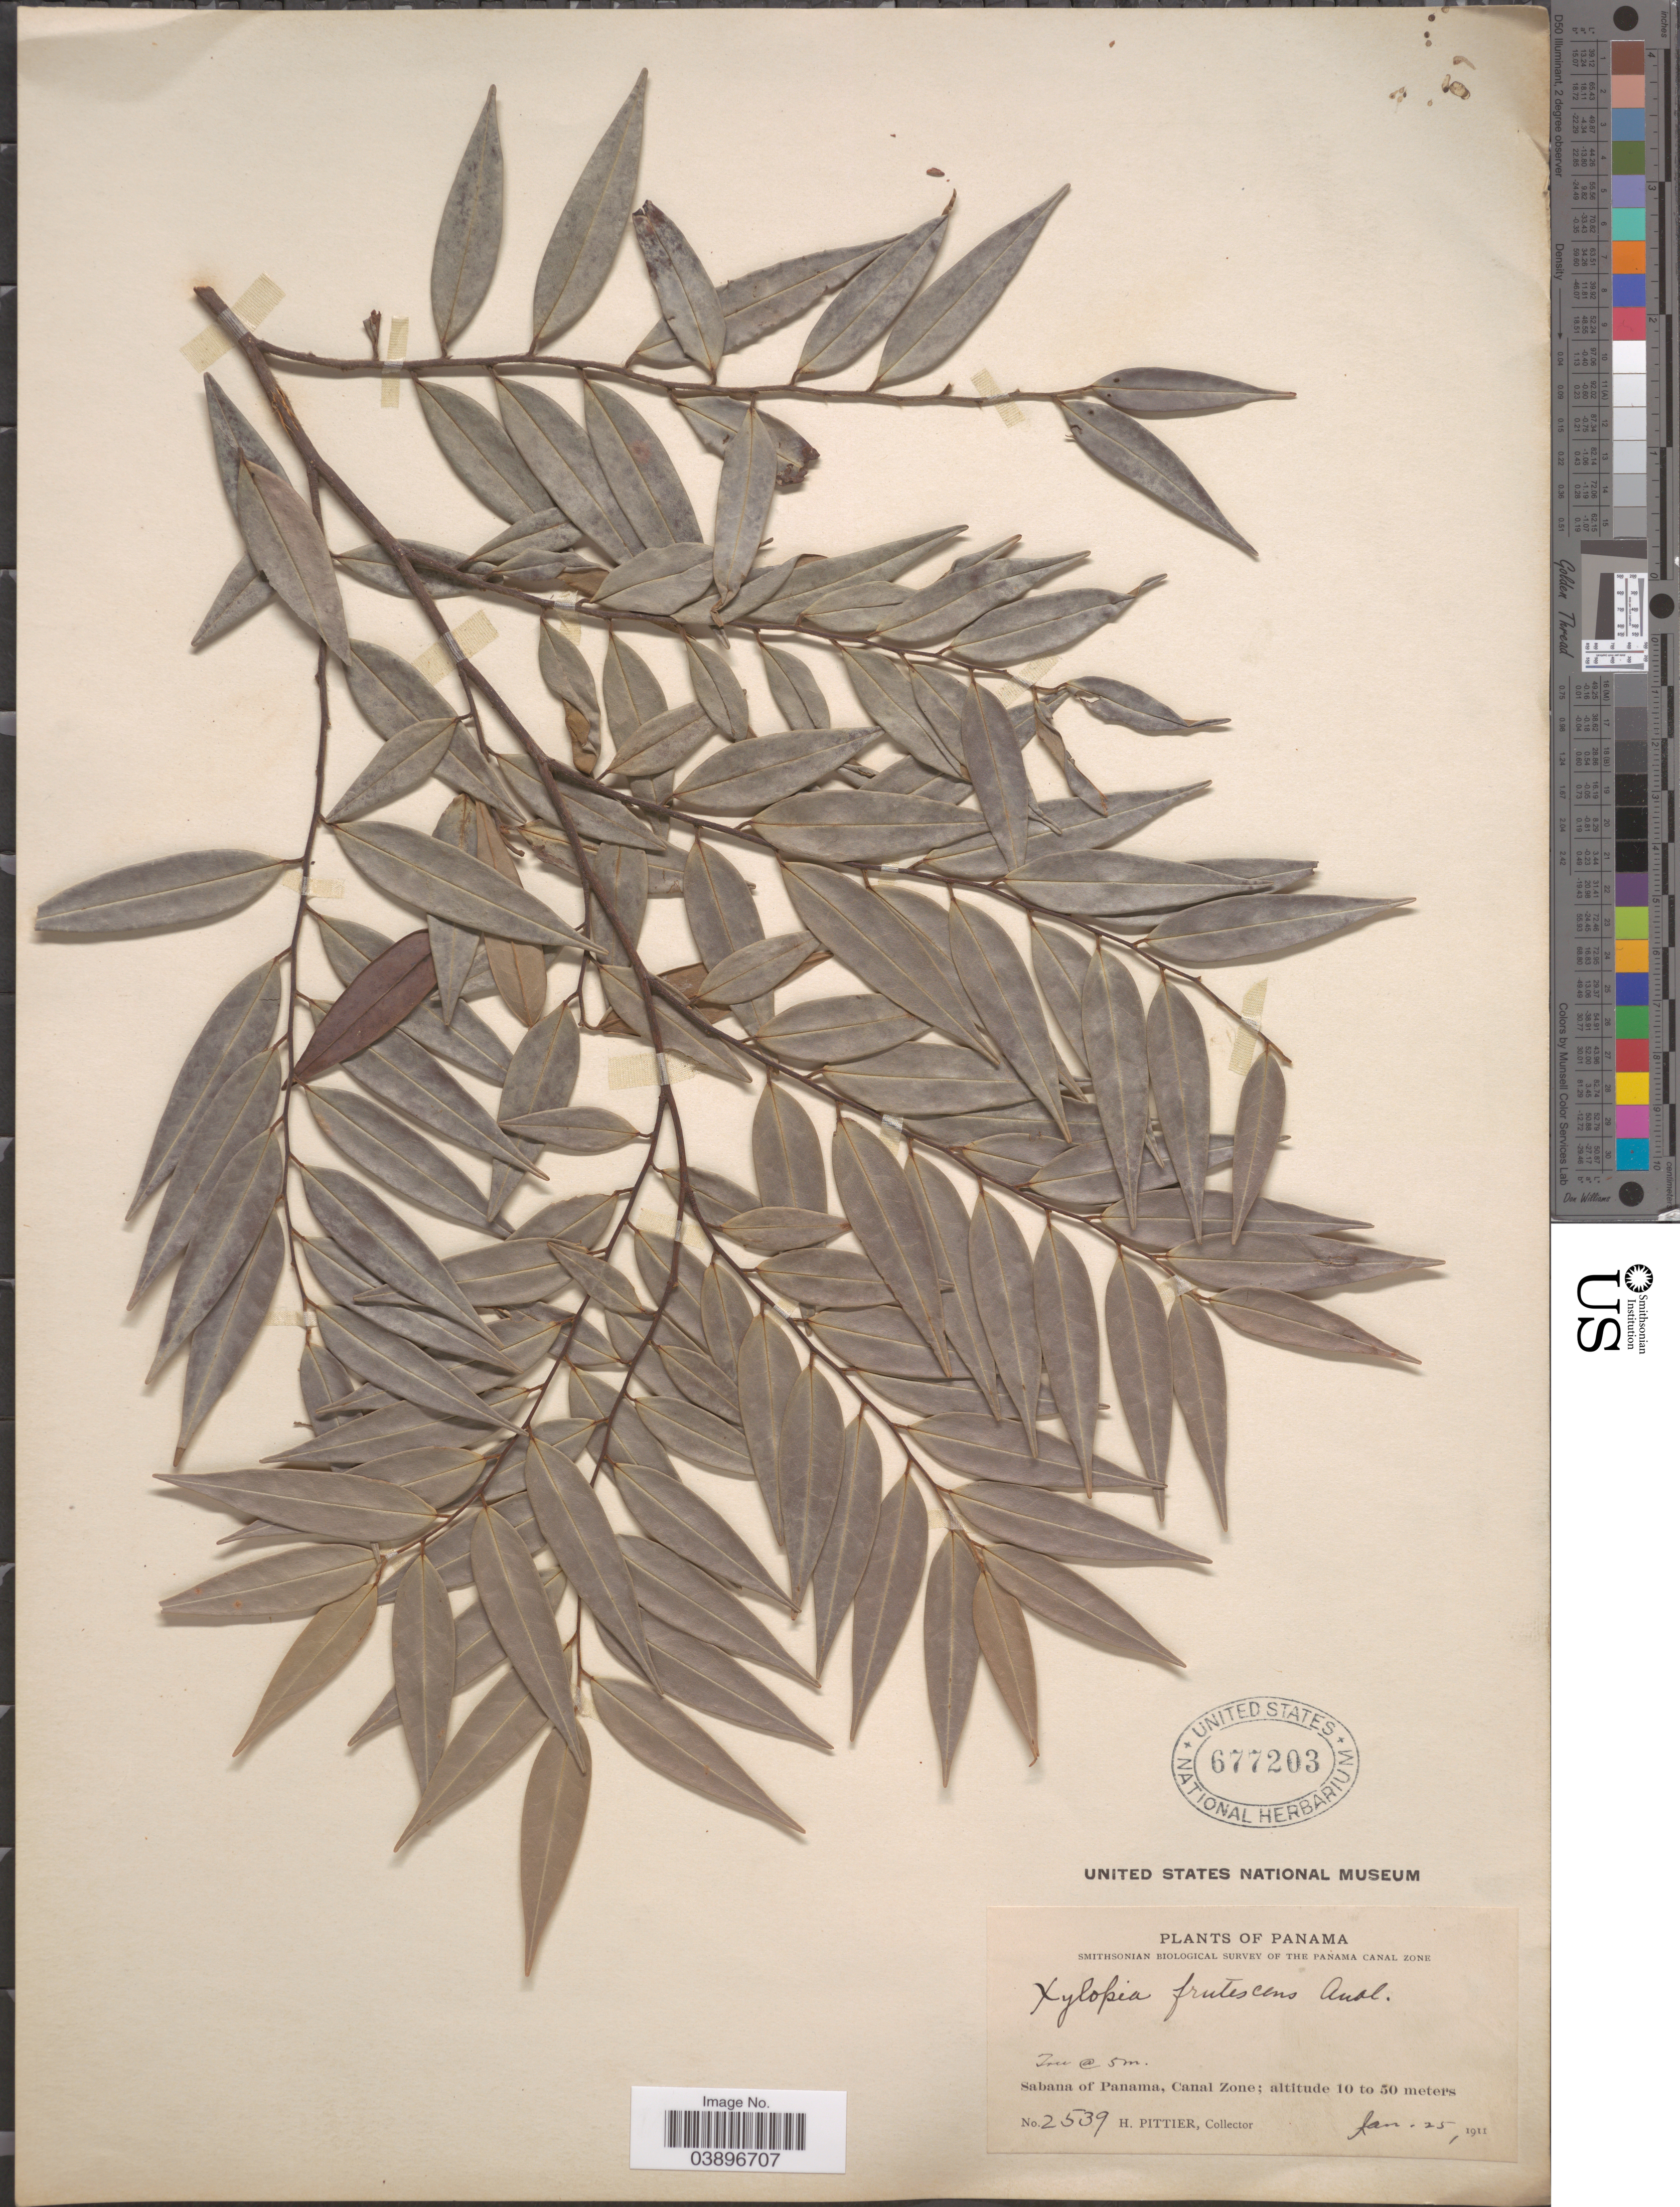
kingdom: Plantae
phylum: Tracheophyta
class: Magnoliopsida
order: Magnoliales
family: Annonaceae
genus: Xylopia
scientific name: Xylopia frutescens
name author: Aubl.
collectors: H. F. Pittier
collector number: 2539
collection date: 1911-01-25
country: Panama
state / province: Colón / Panamá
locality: Sabana of Panama, Canal Zone.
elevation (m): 10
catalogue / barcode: US 677203